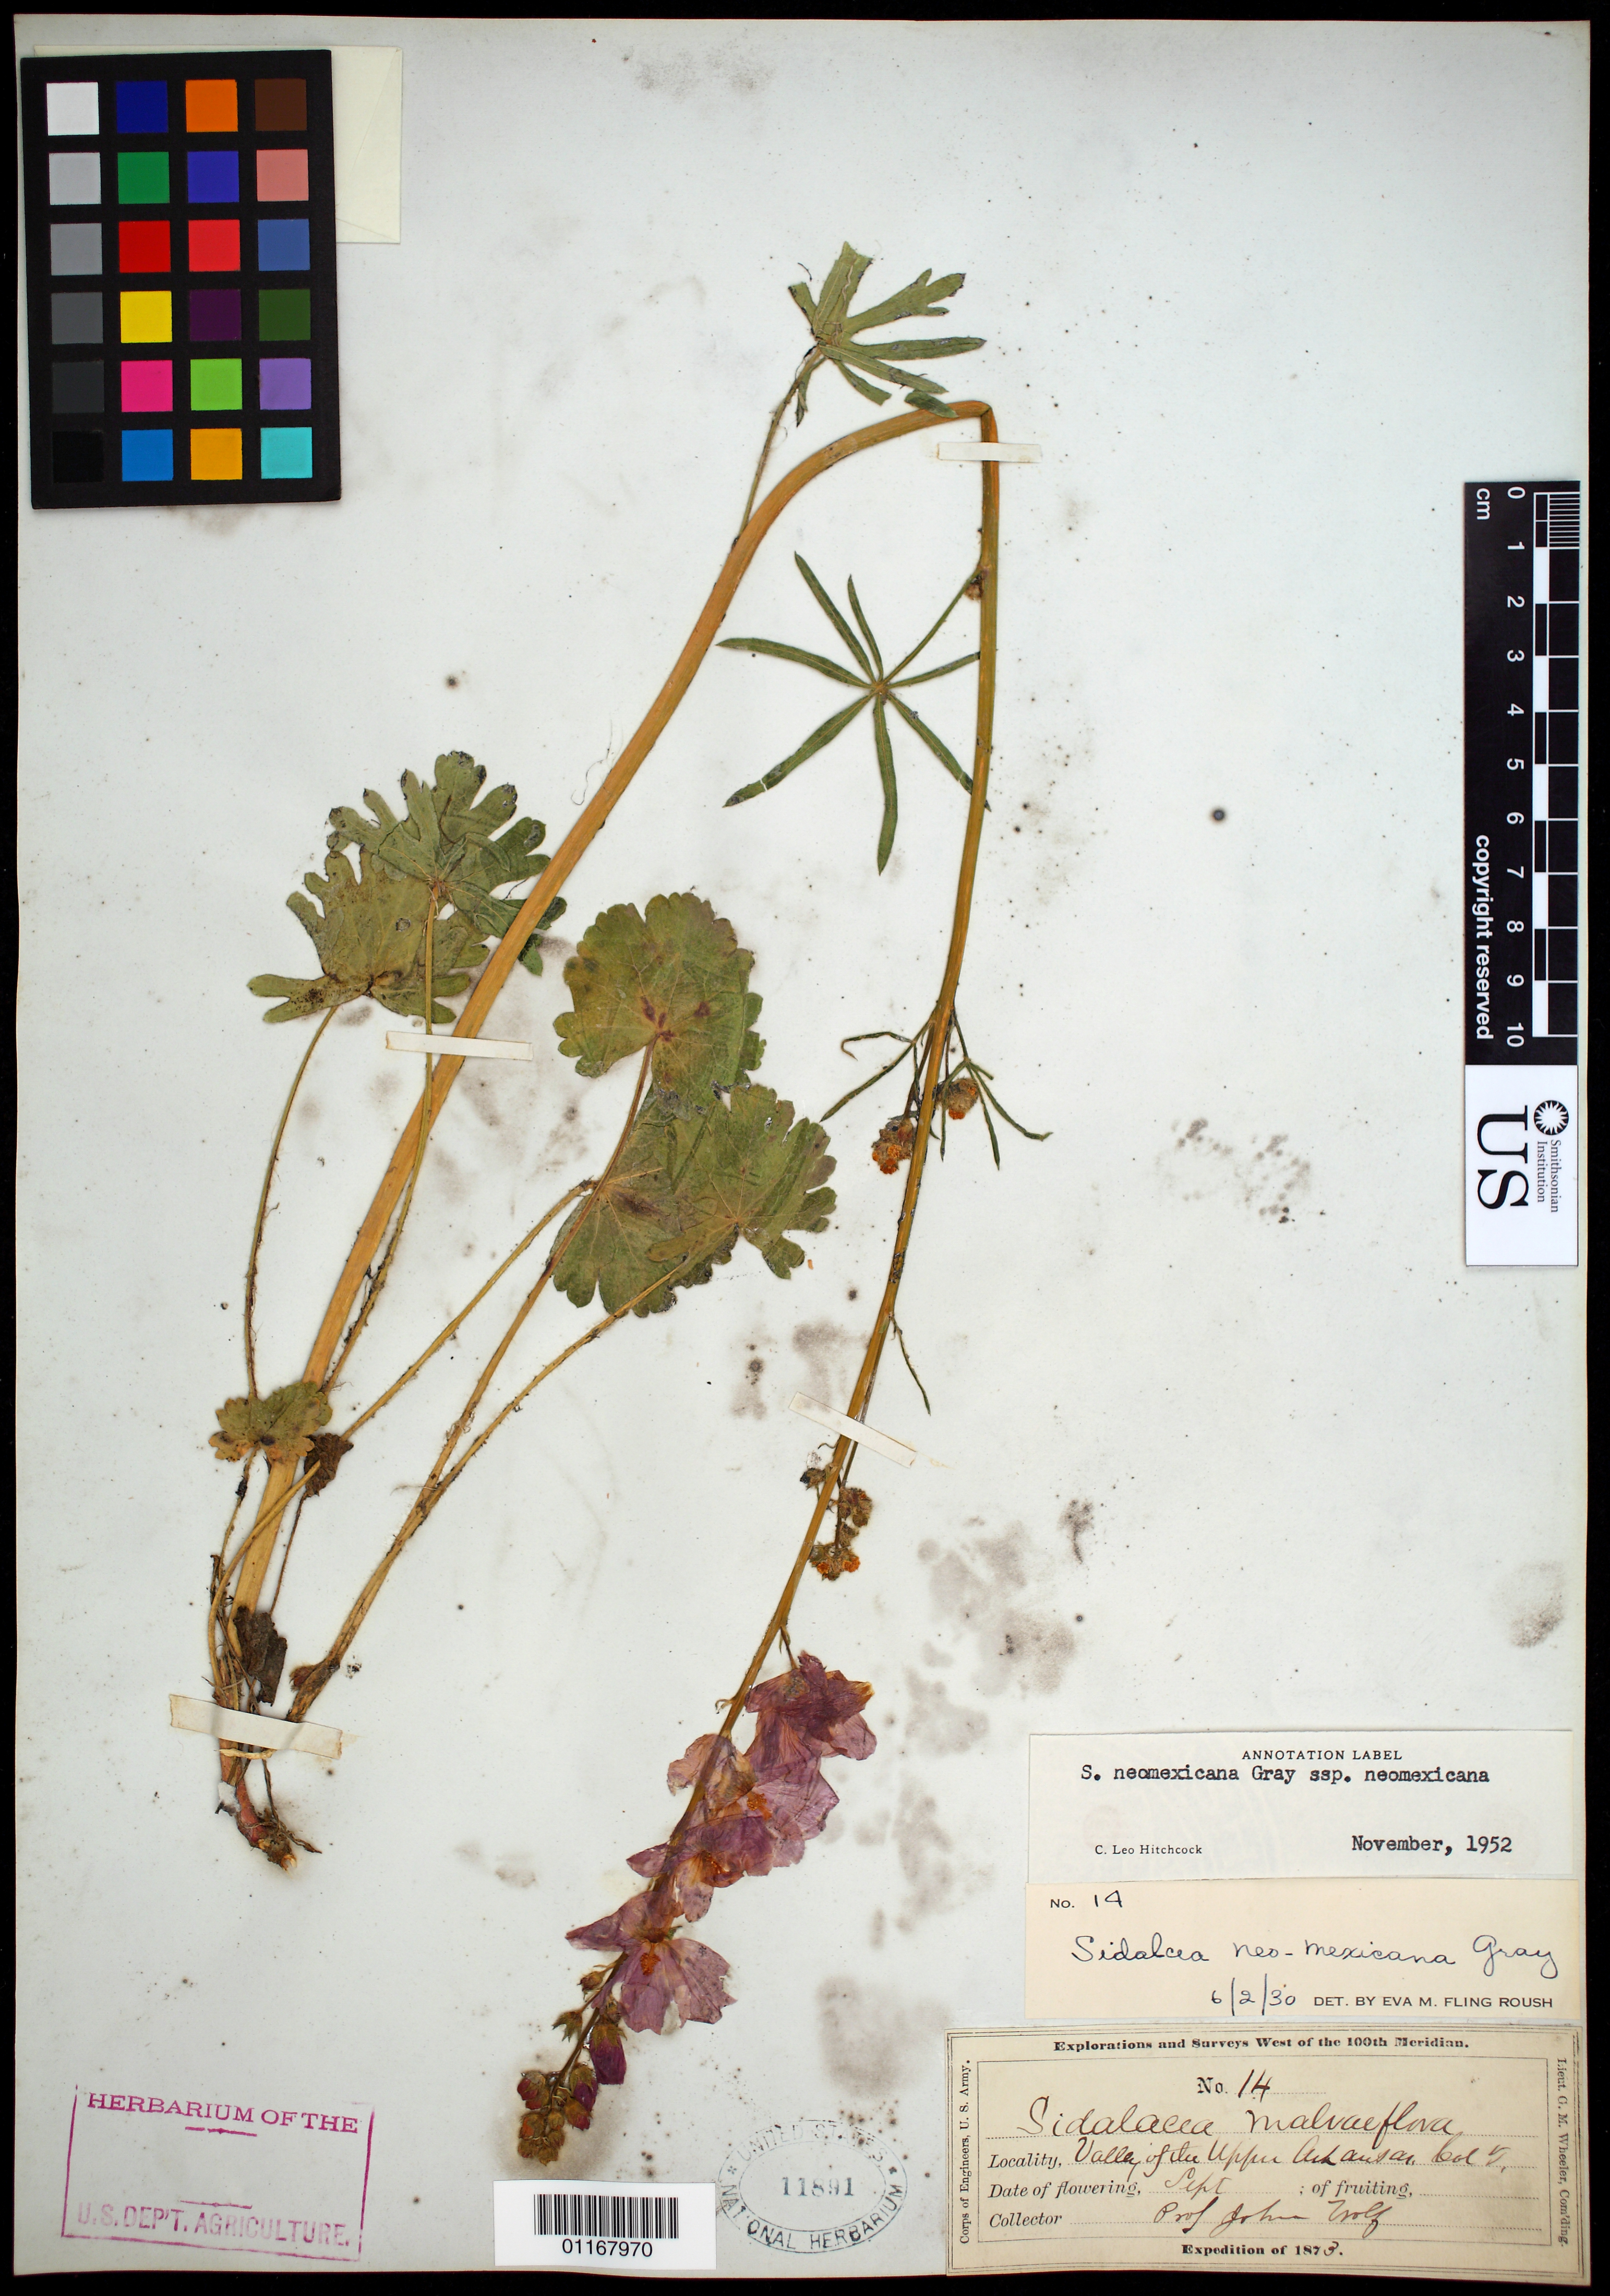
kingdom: Plantae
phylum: Tracheophyta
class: Magnoliopsida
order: Malvales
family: Malvaceae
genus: Sidalcea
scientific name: Sidalcea neomexicana subsp. neomexicana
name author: A. Gray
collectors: J. Wolf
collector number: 14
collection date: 1873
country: United States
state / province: Colorado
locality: Arkansas River Valley.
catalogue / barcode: US 11891